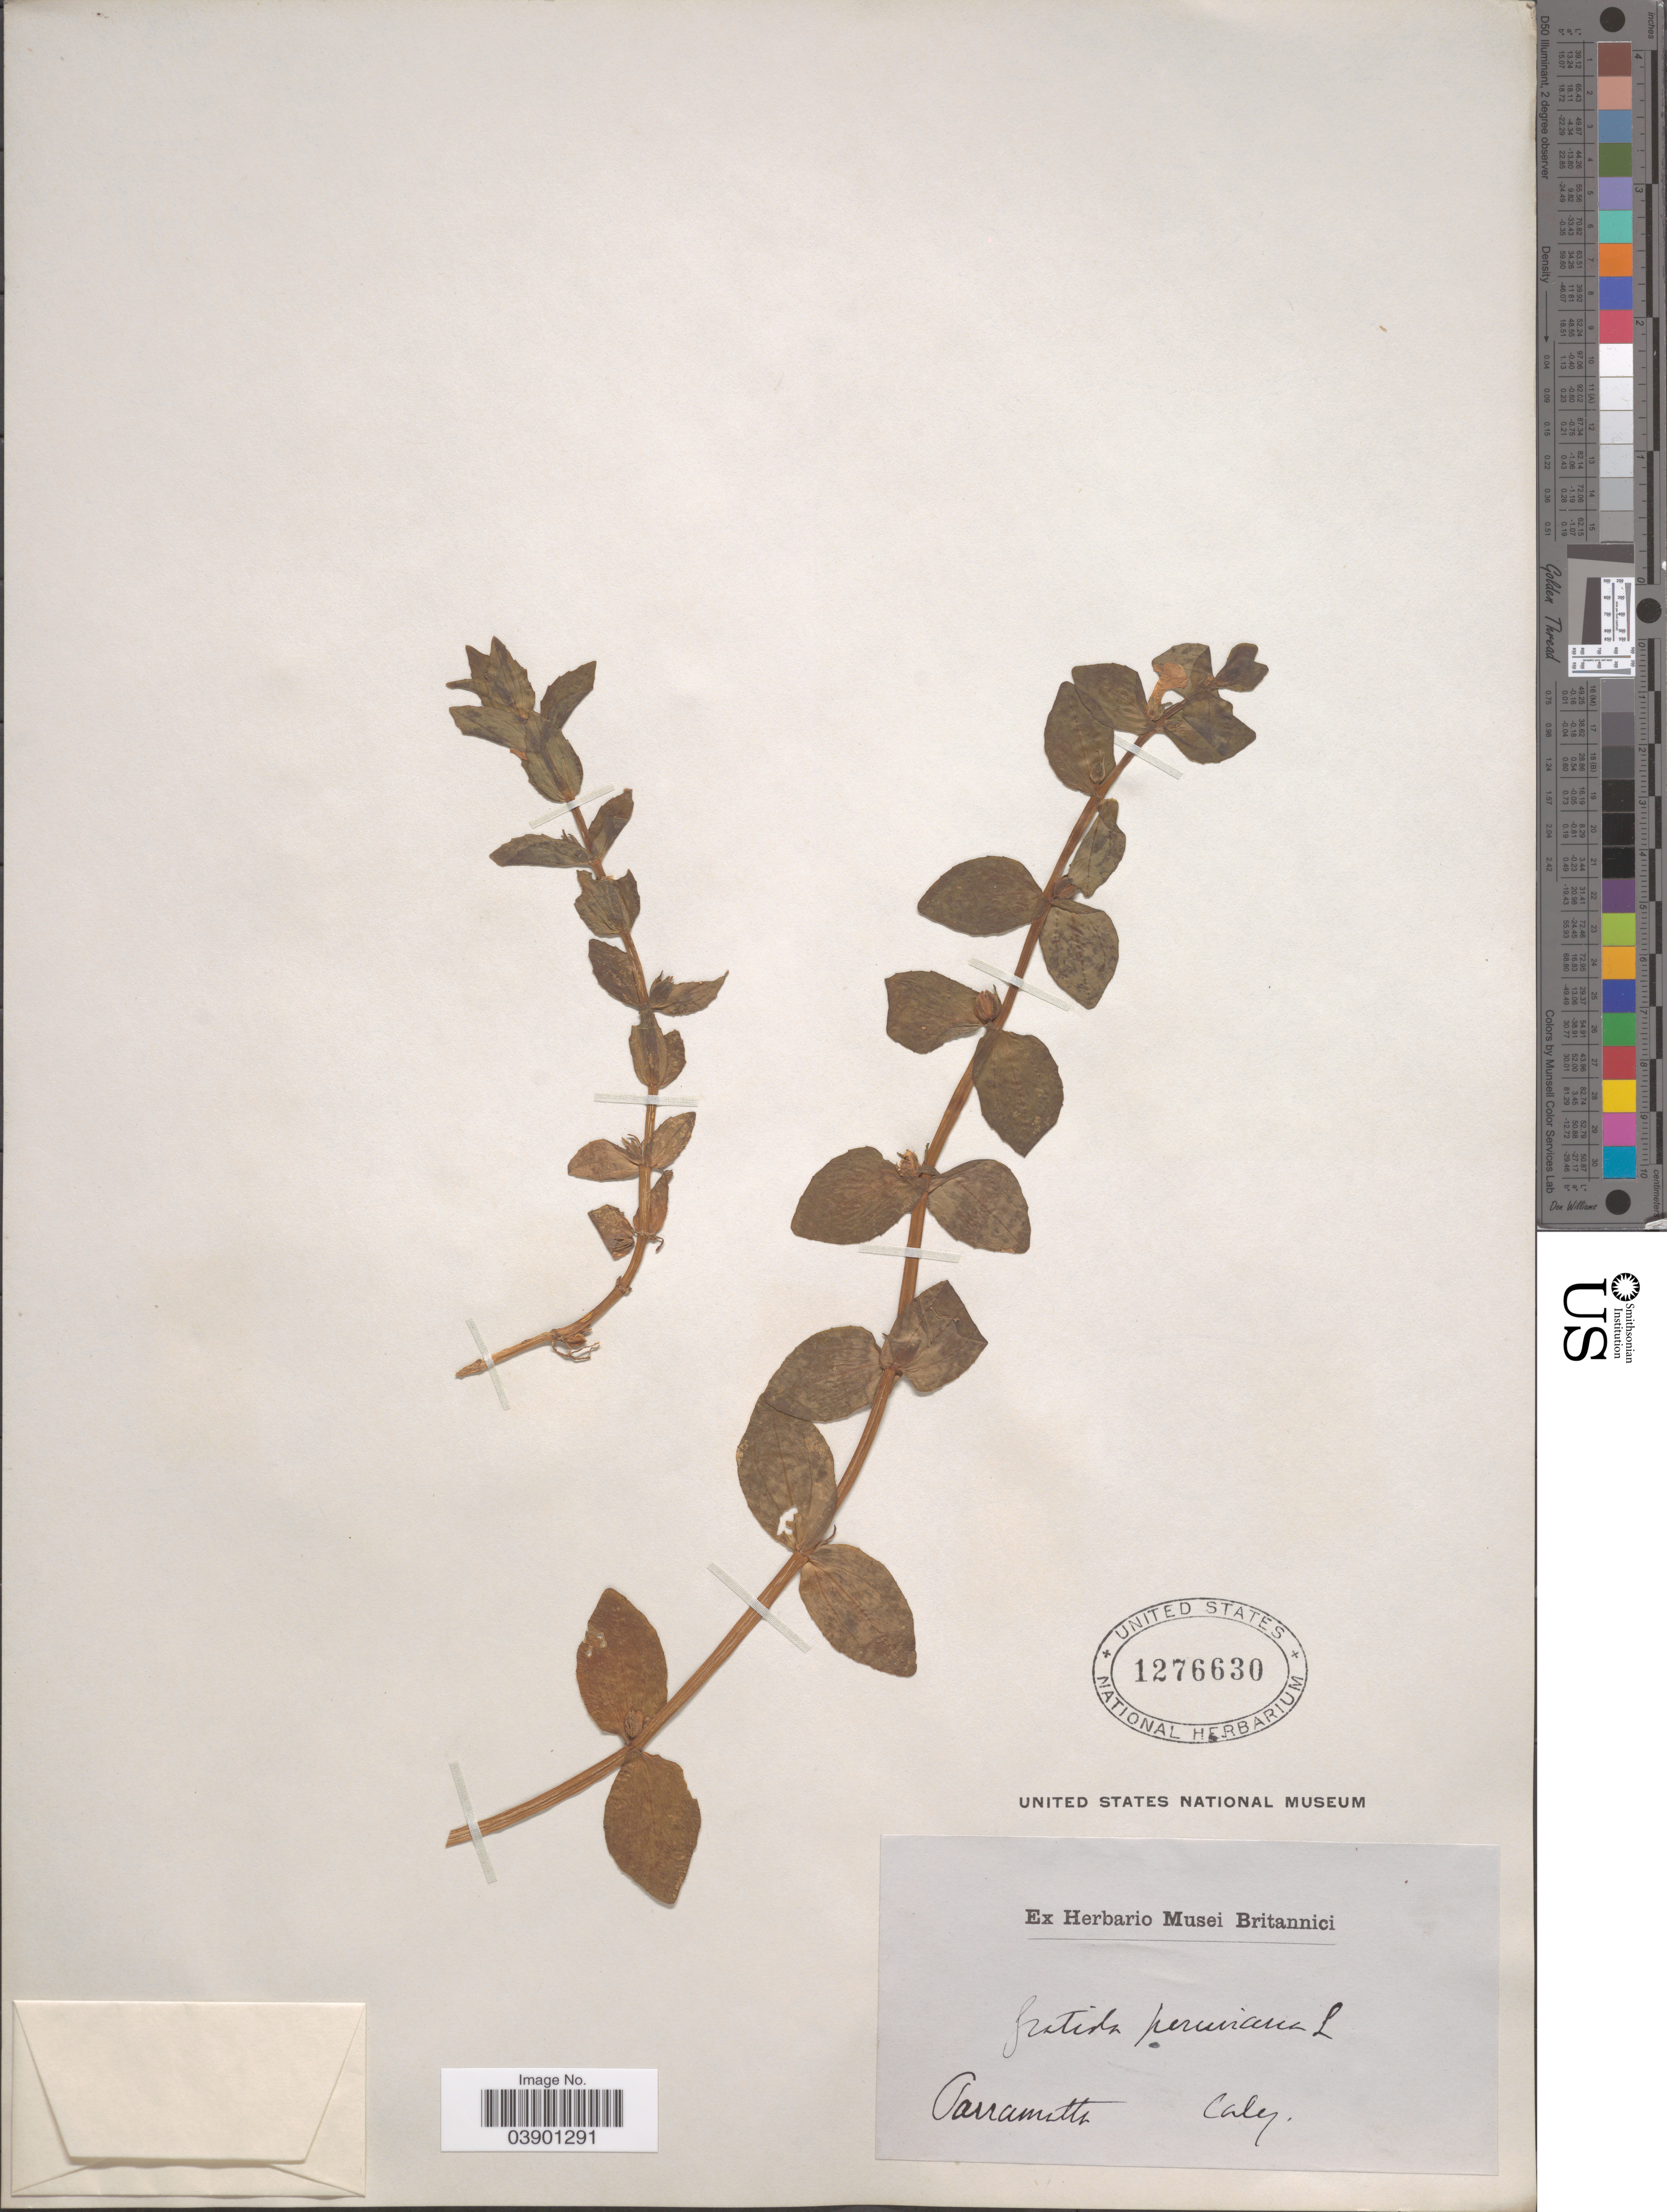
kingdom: Plantae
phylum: Tracheophyta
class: Magnoliopsida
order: Lamiales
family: Plantaginaceae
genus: Gratiola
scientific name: Gratiola peruviana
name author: L.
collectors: -. Caley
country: Australia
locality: Parramatta.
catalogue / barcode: US 1276630